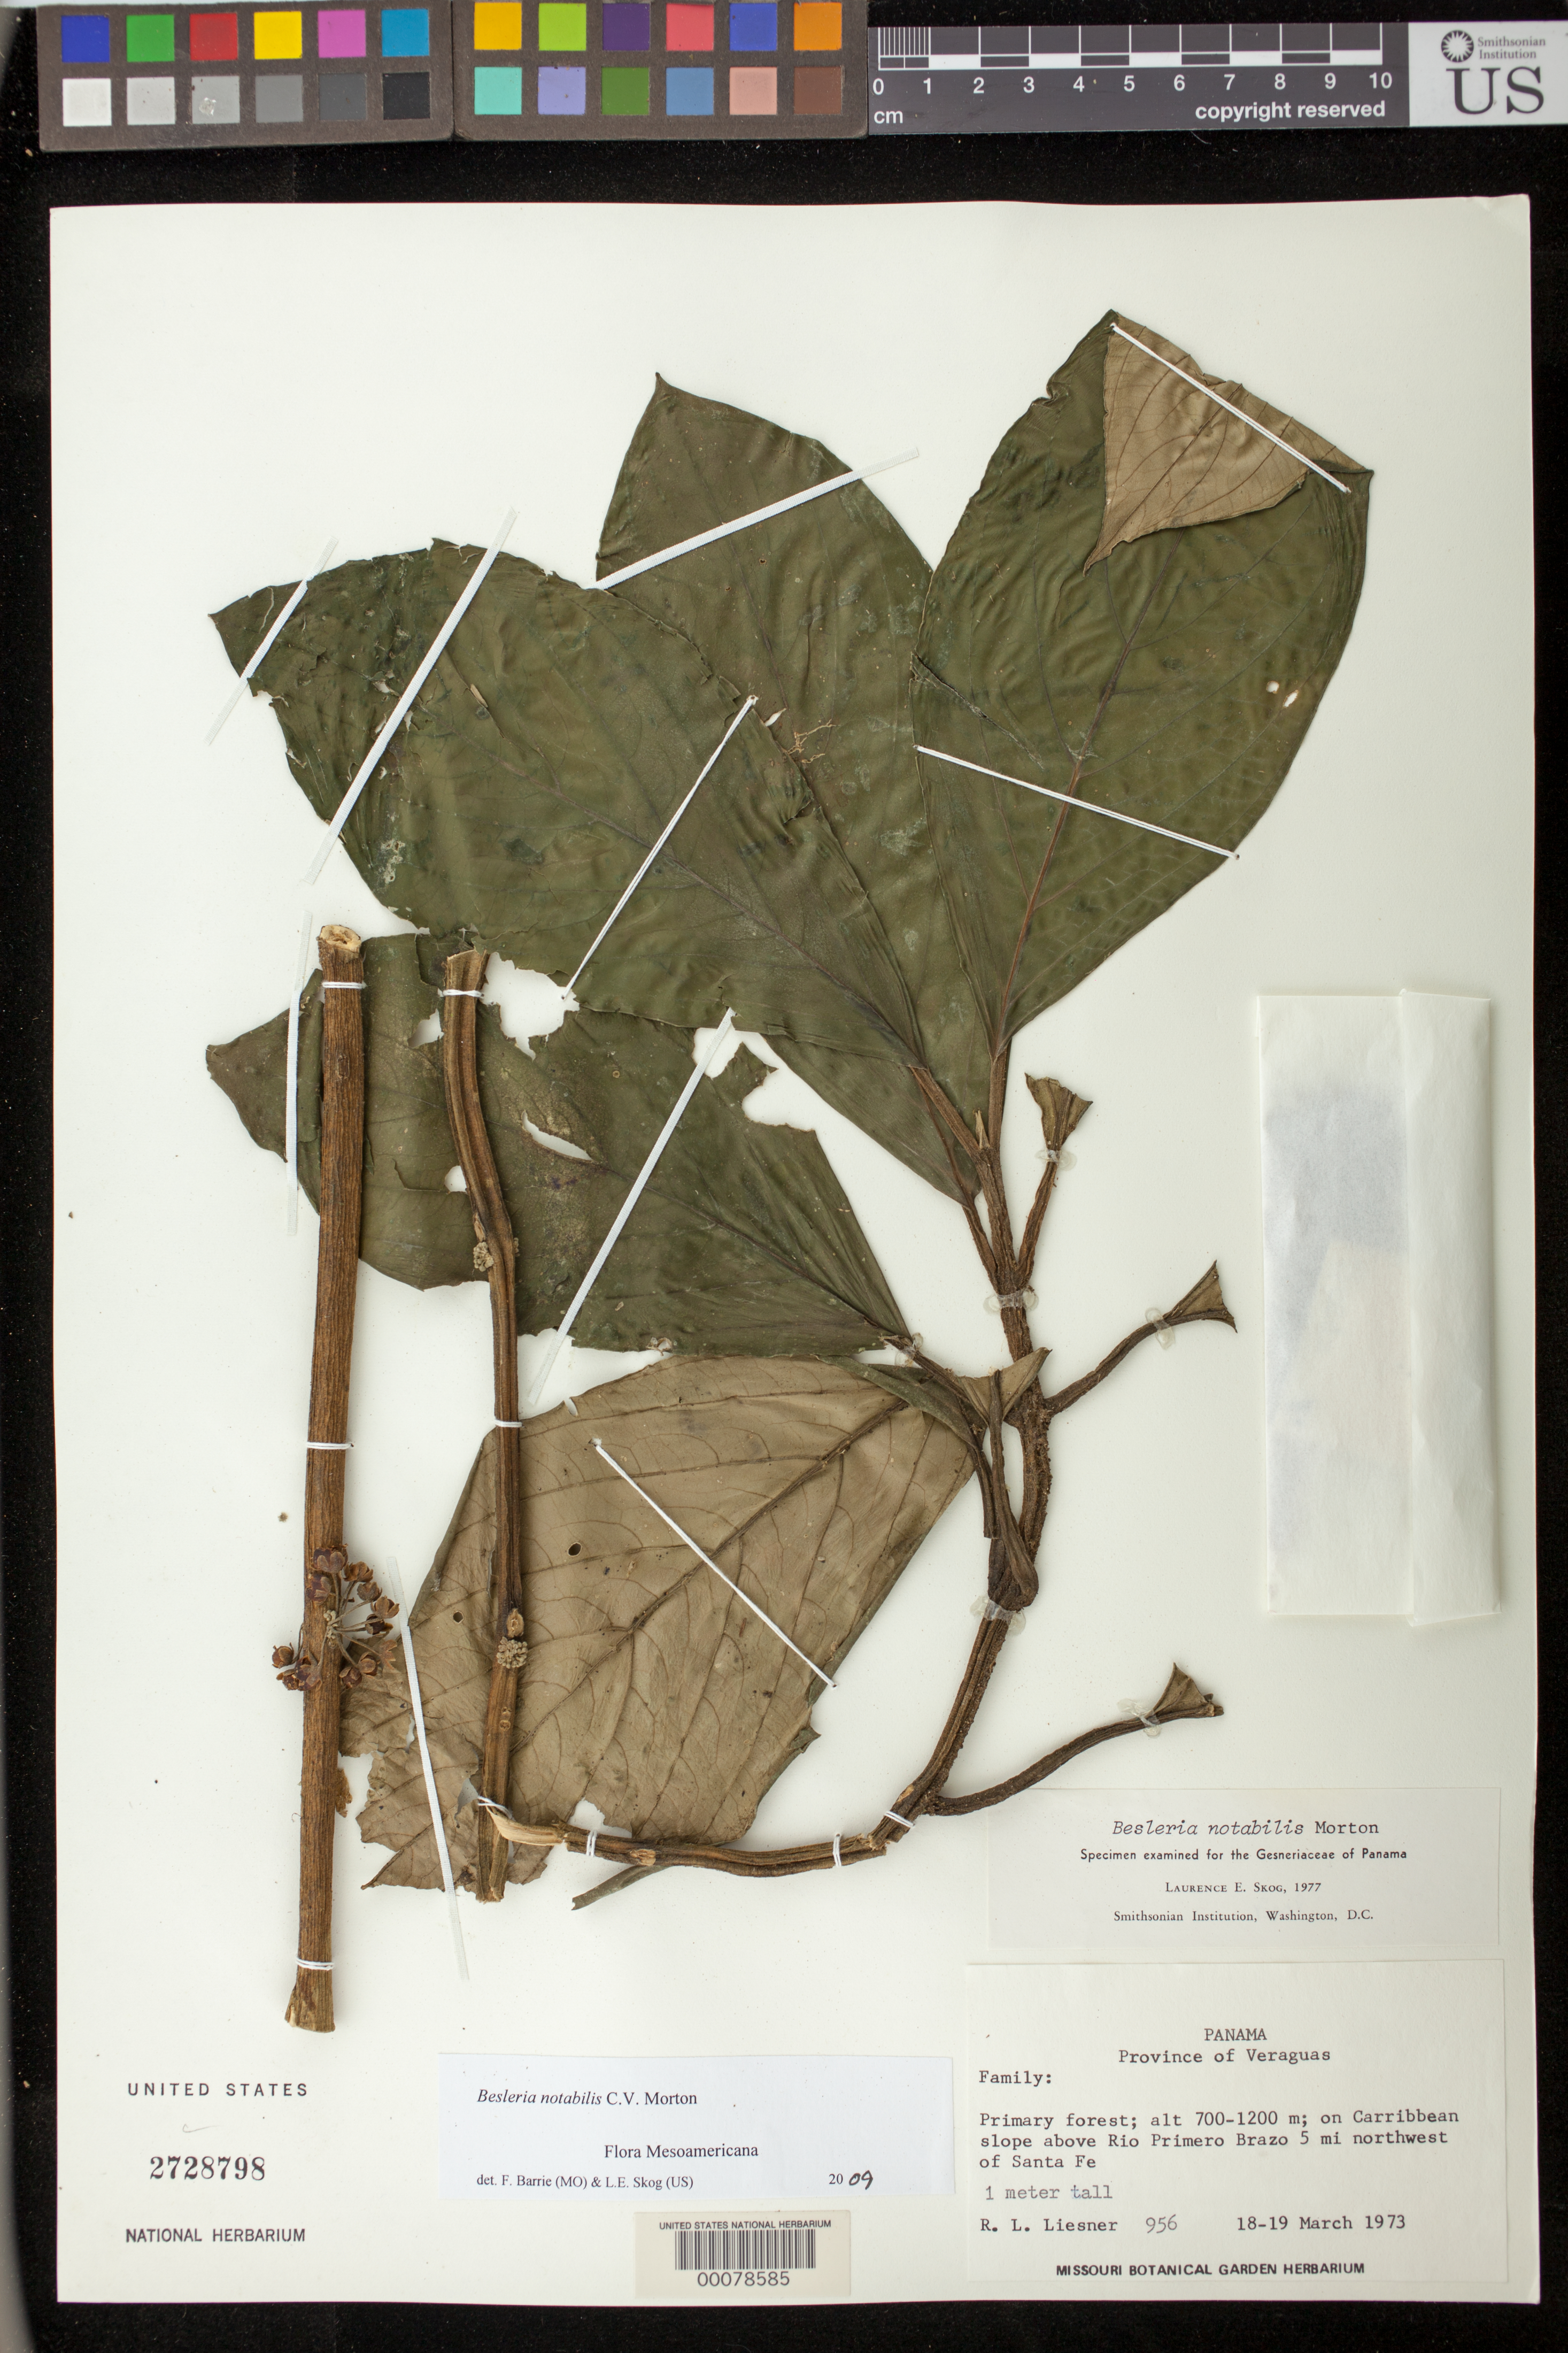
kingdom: Plantae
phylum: Tracheophyta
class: Magnoliopsida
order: Lamiales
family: Gesneriaceae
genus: Besleria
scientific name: Besleria notabilis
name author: C.V. Morton in Standl.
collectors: R. L. Liesner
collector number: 956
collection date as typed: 18-19 Mar 1973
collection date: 1973-03-18/1973-03-19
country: Panama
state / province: Veraguas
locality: On Caribbean slope above Rio Primero Brazo 5 mi NW of Santa Fe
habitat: Primary forest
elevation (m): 700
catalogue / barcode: US 2728798